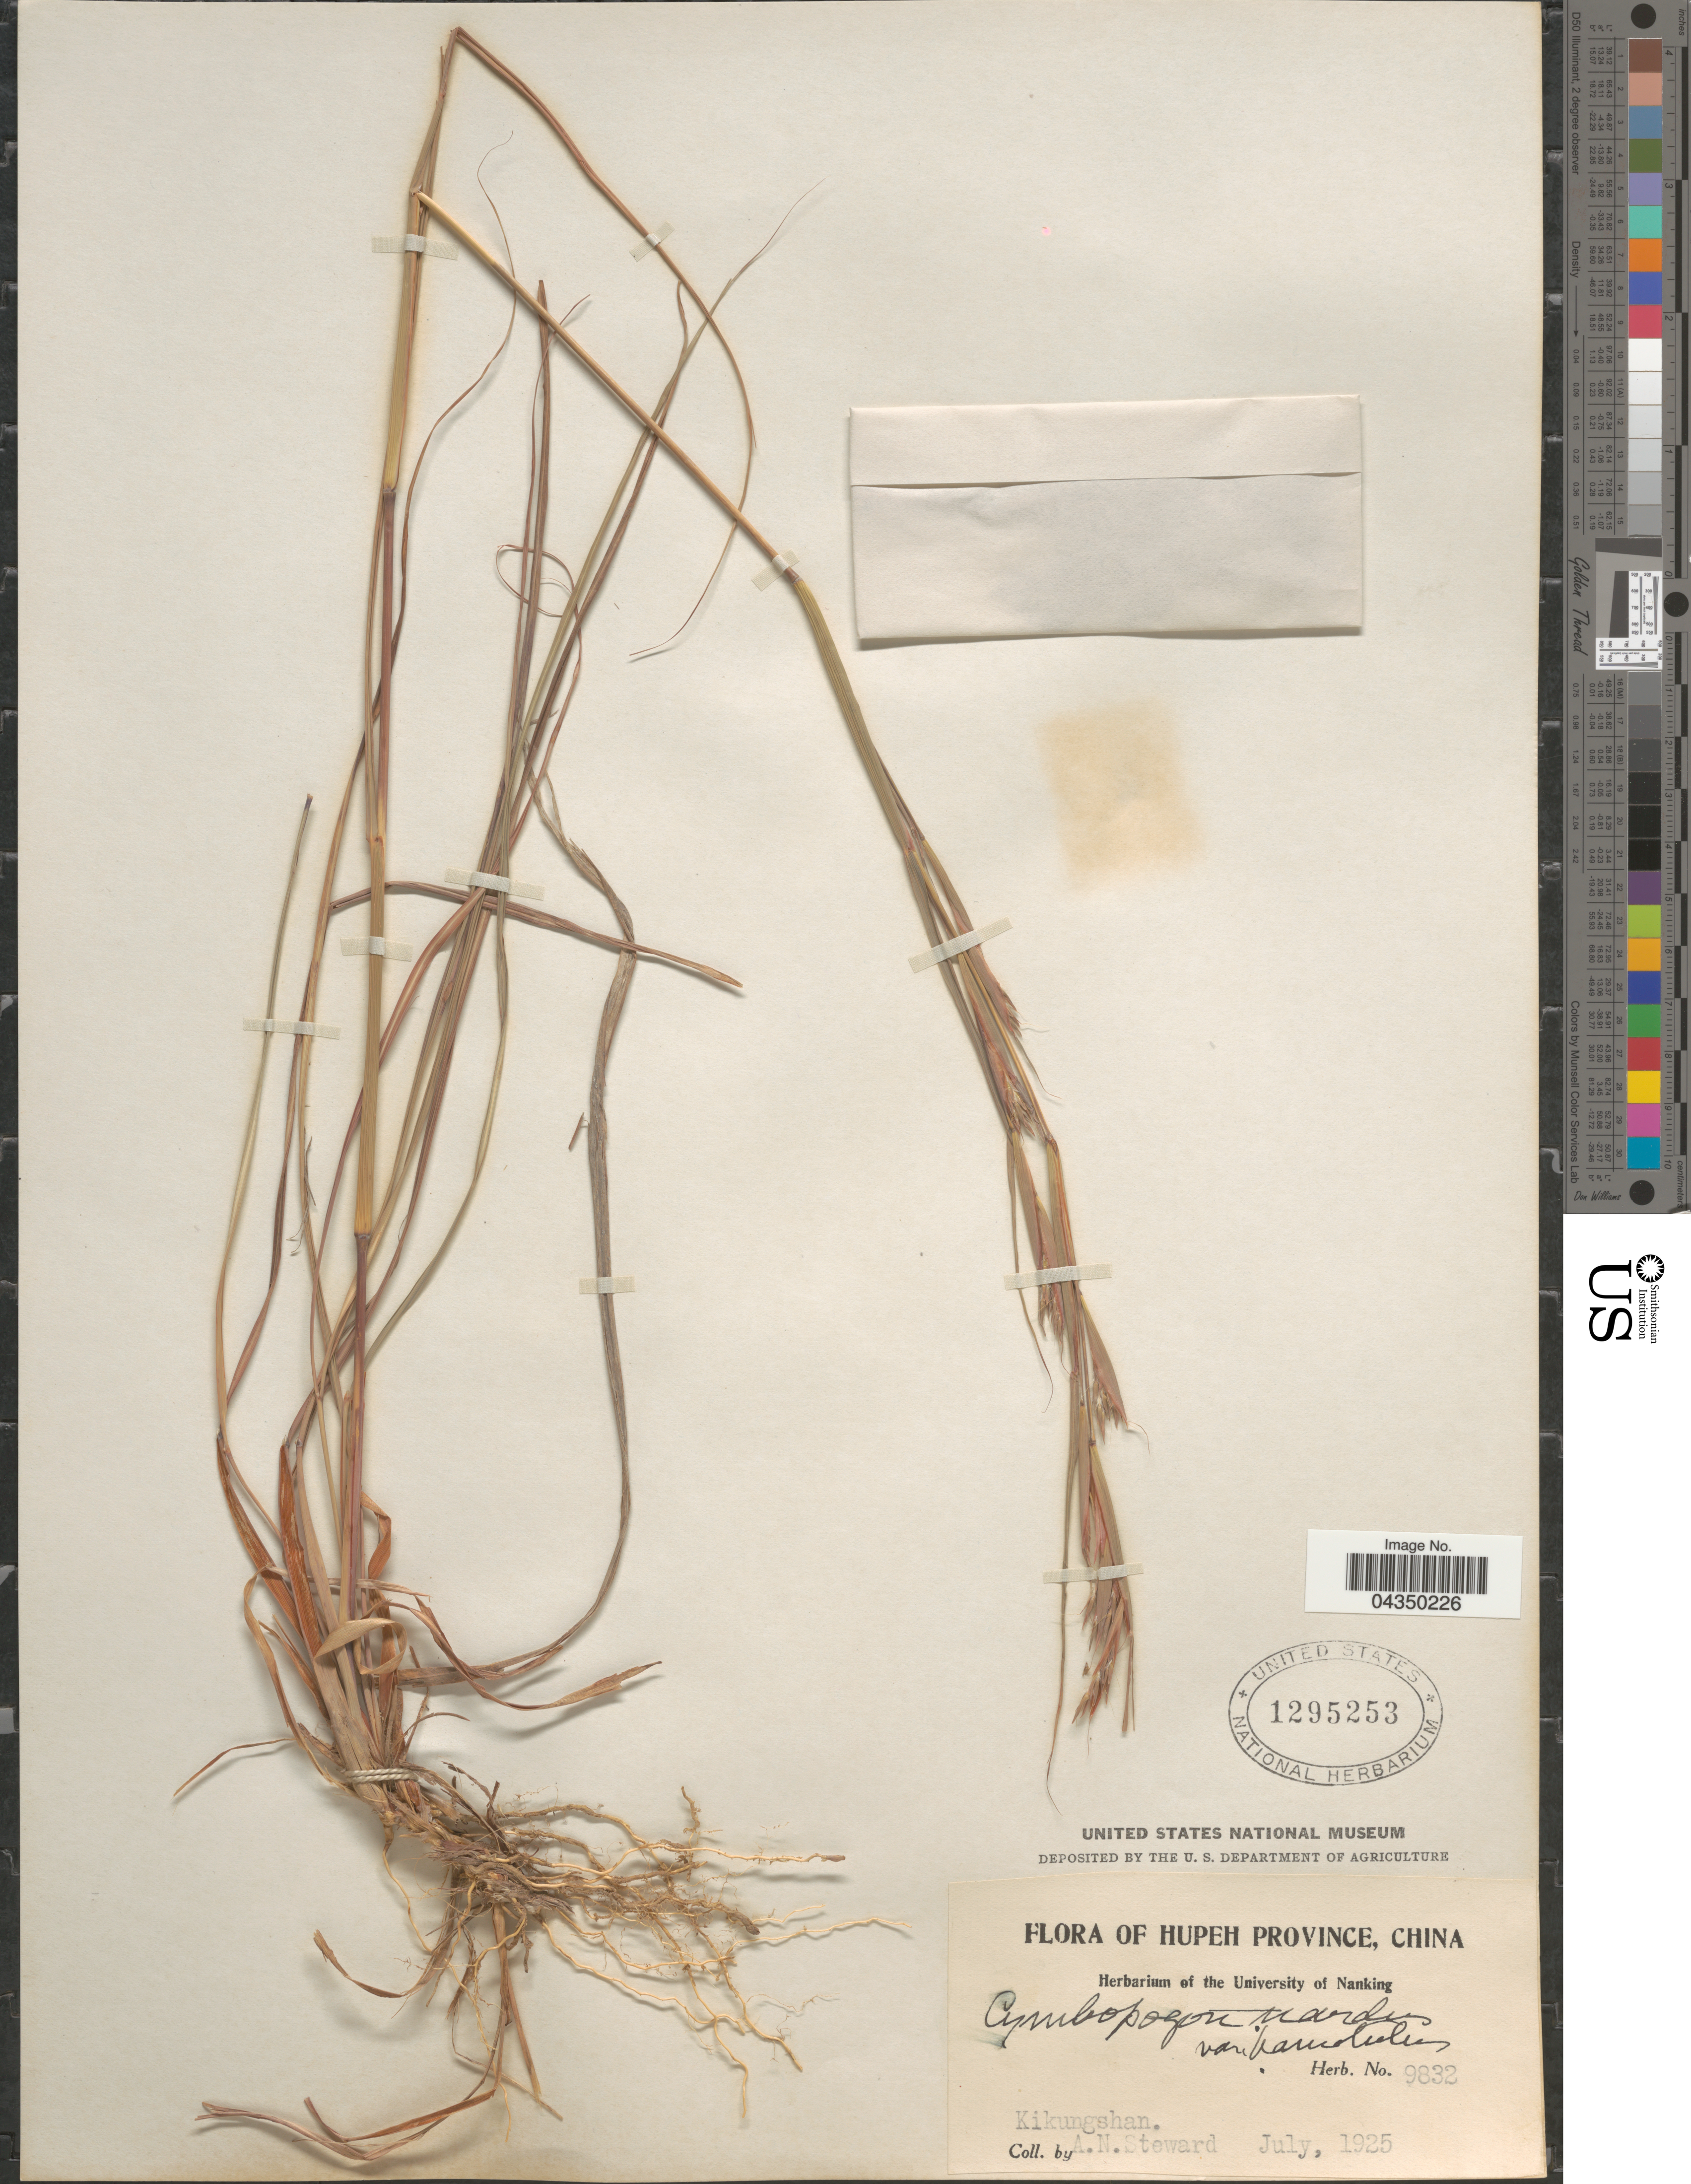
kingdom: Plantae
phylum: Tracheophyta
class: Liliopsida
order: Poales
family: Poaceae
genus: Cymbopogon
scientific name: Cymbopogon tortilis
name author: (J. Presl) A. Camus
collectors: A. N. Steward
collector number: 9832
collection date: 1925-07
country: China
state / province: Hubei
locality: Hupeh Province. Kikungshan.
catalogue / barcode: US 1295253